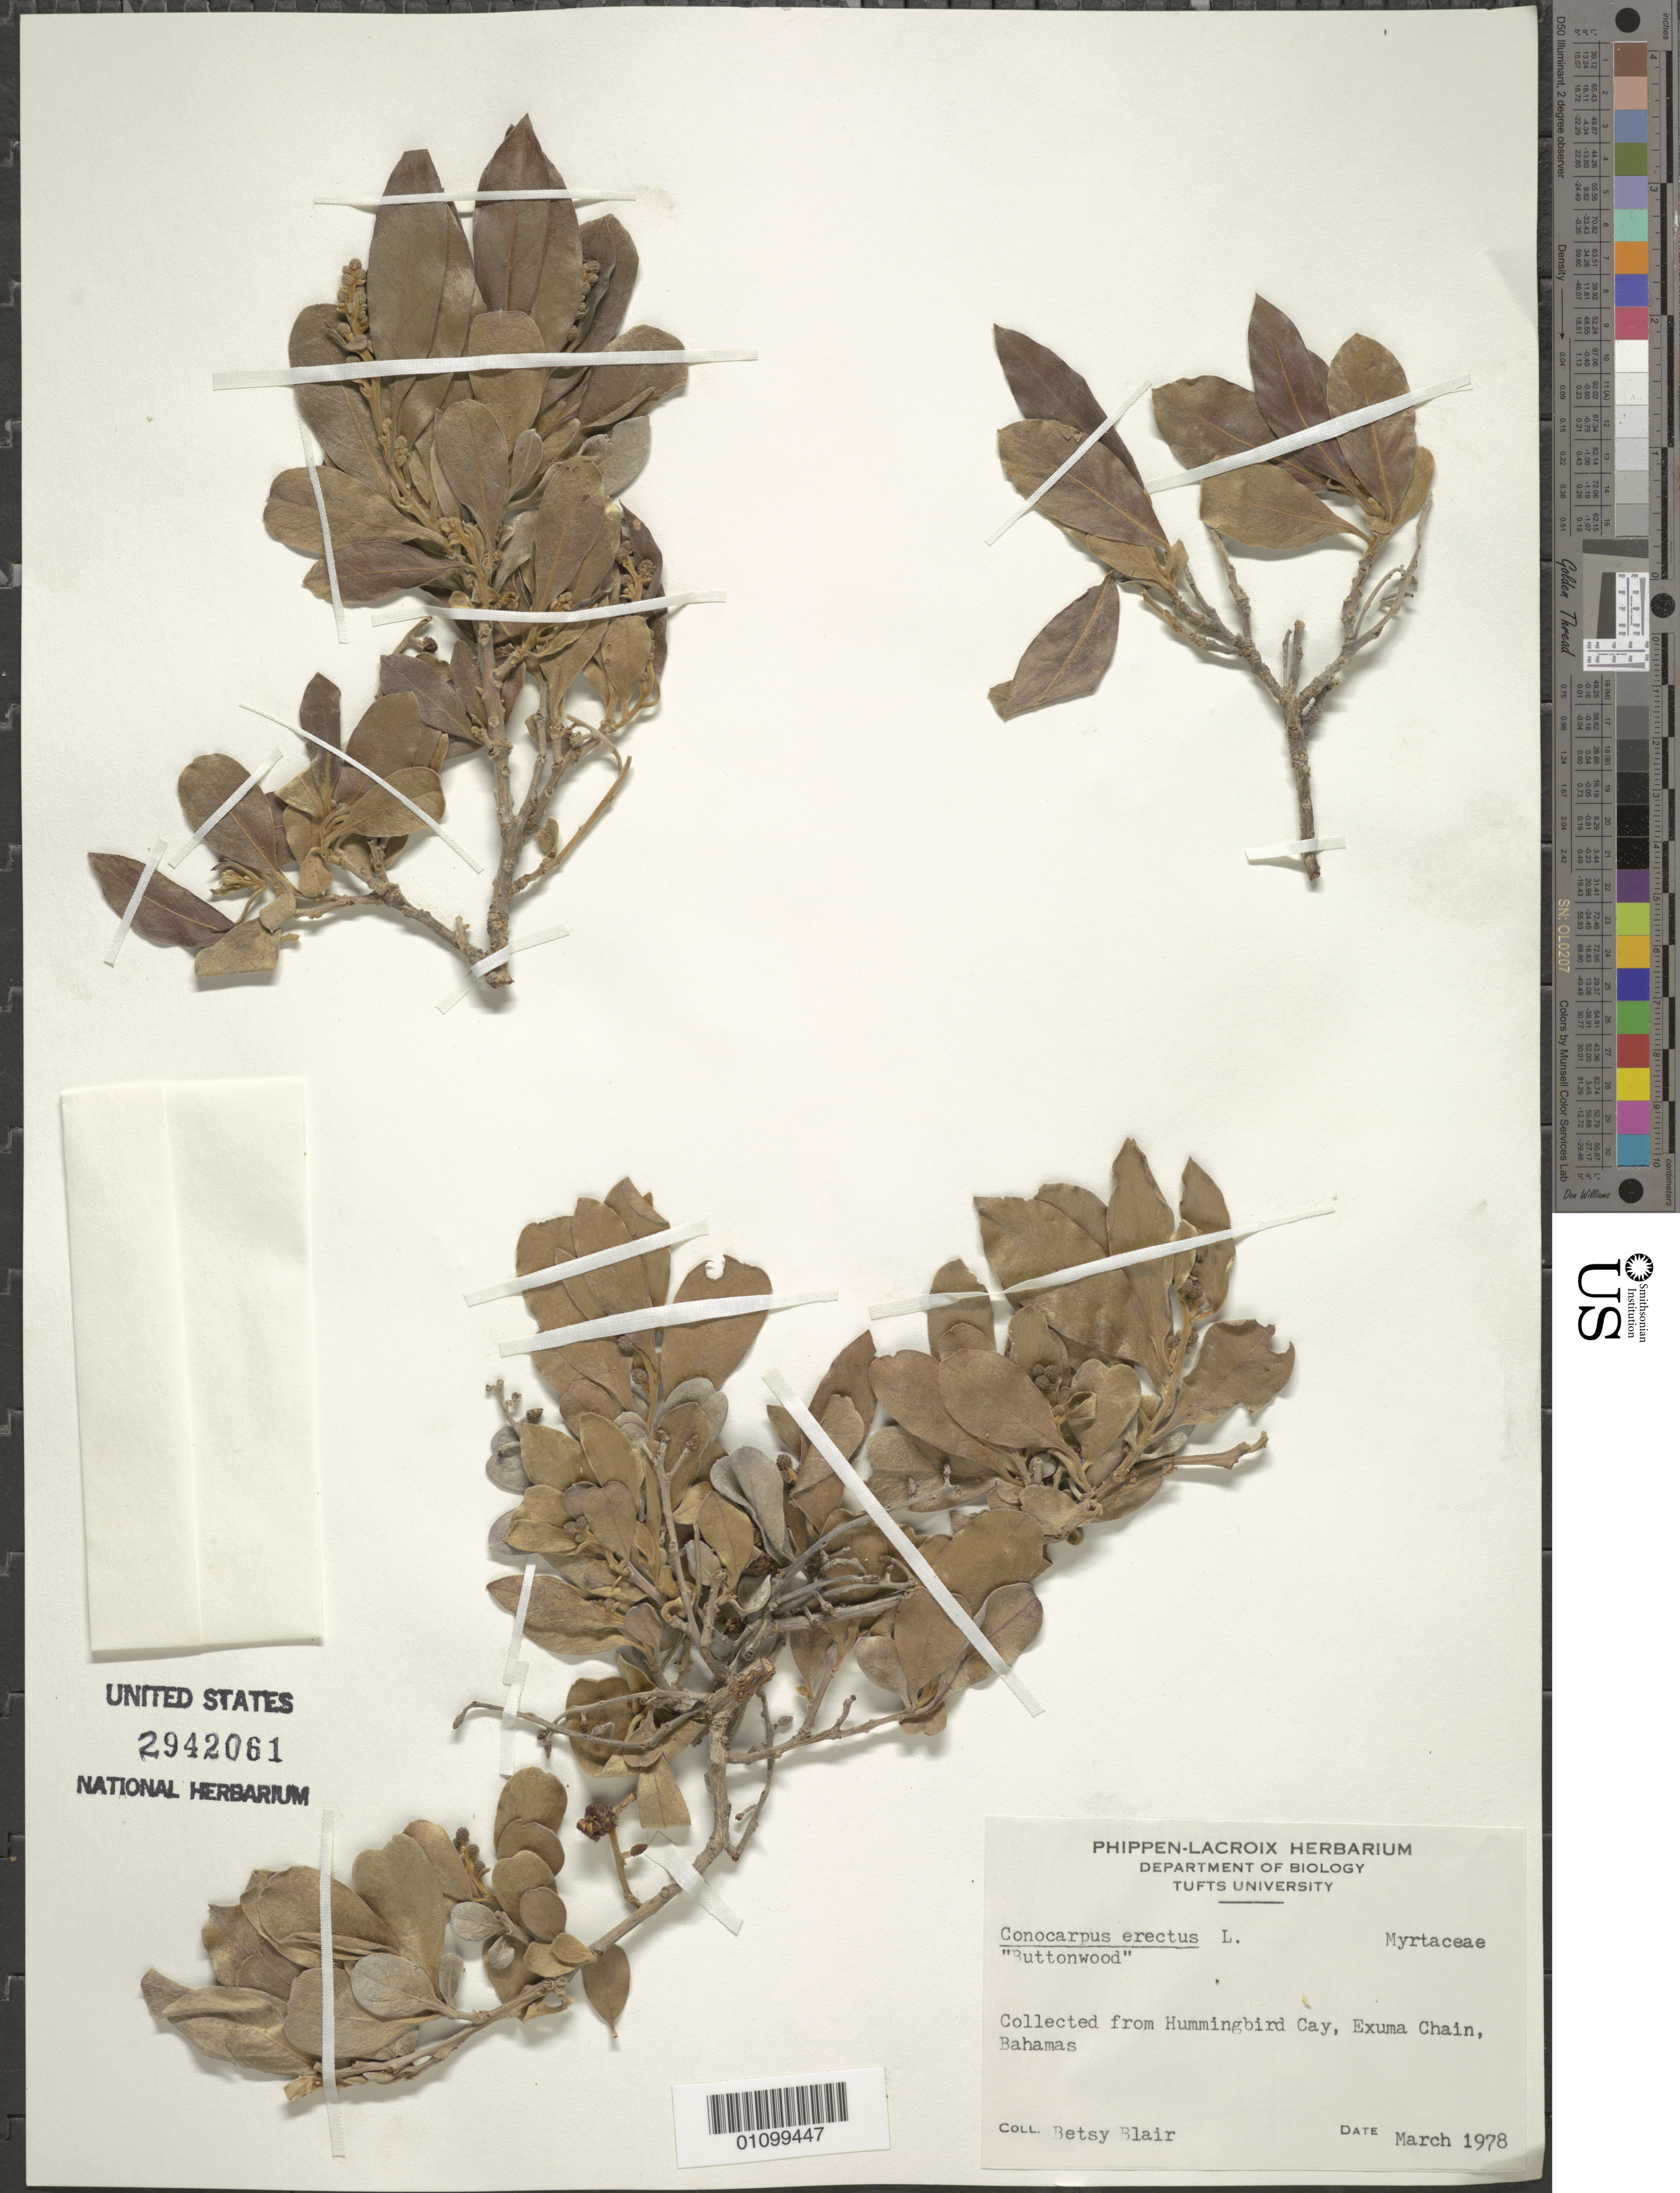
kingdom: Plantae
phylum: Tracheophyta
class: Magnoliopsida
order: Myrtales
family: Combretaceae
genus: Conocarpus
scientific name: Conocarpus erectus var. erectus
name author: L.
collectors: B. Blair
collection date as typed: Mar 1978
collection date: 1978-03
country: Bahamas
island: Exuma Chain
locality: Hummingbird Cay.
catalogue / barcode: US 2942061